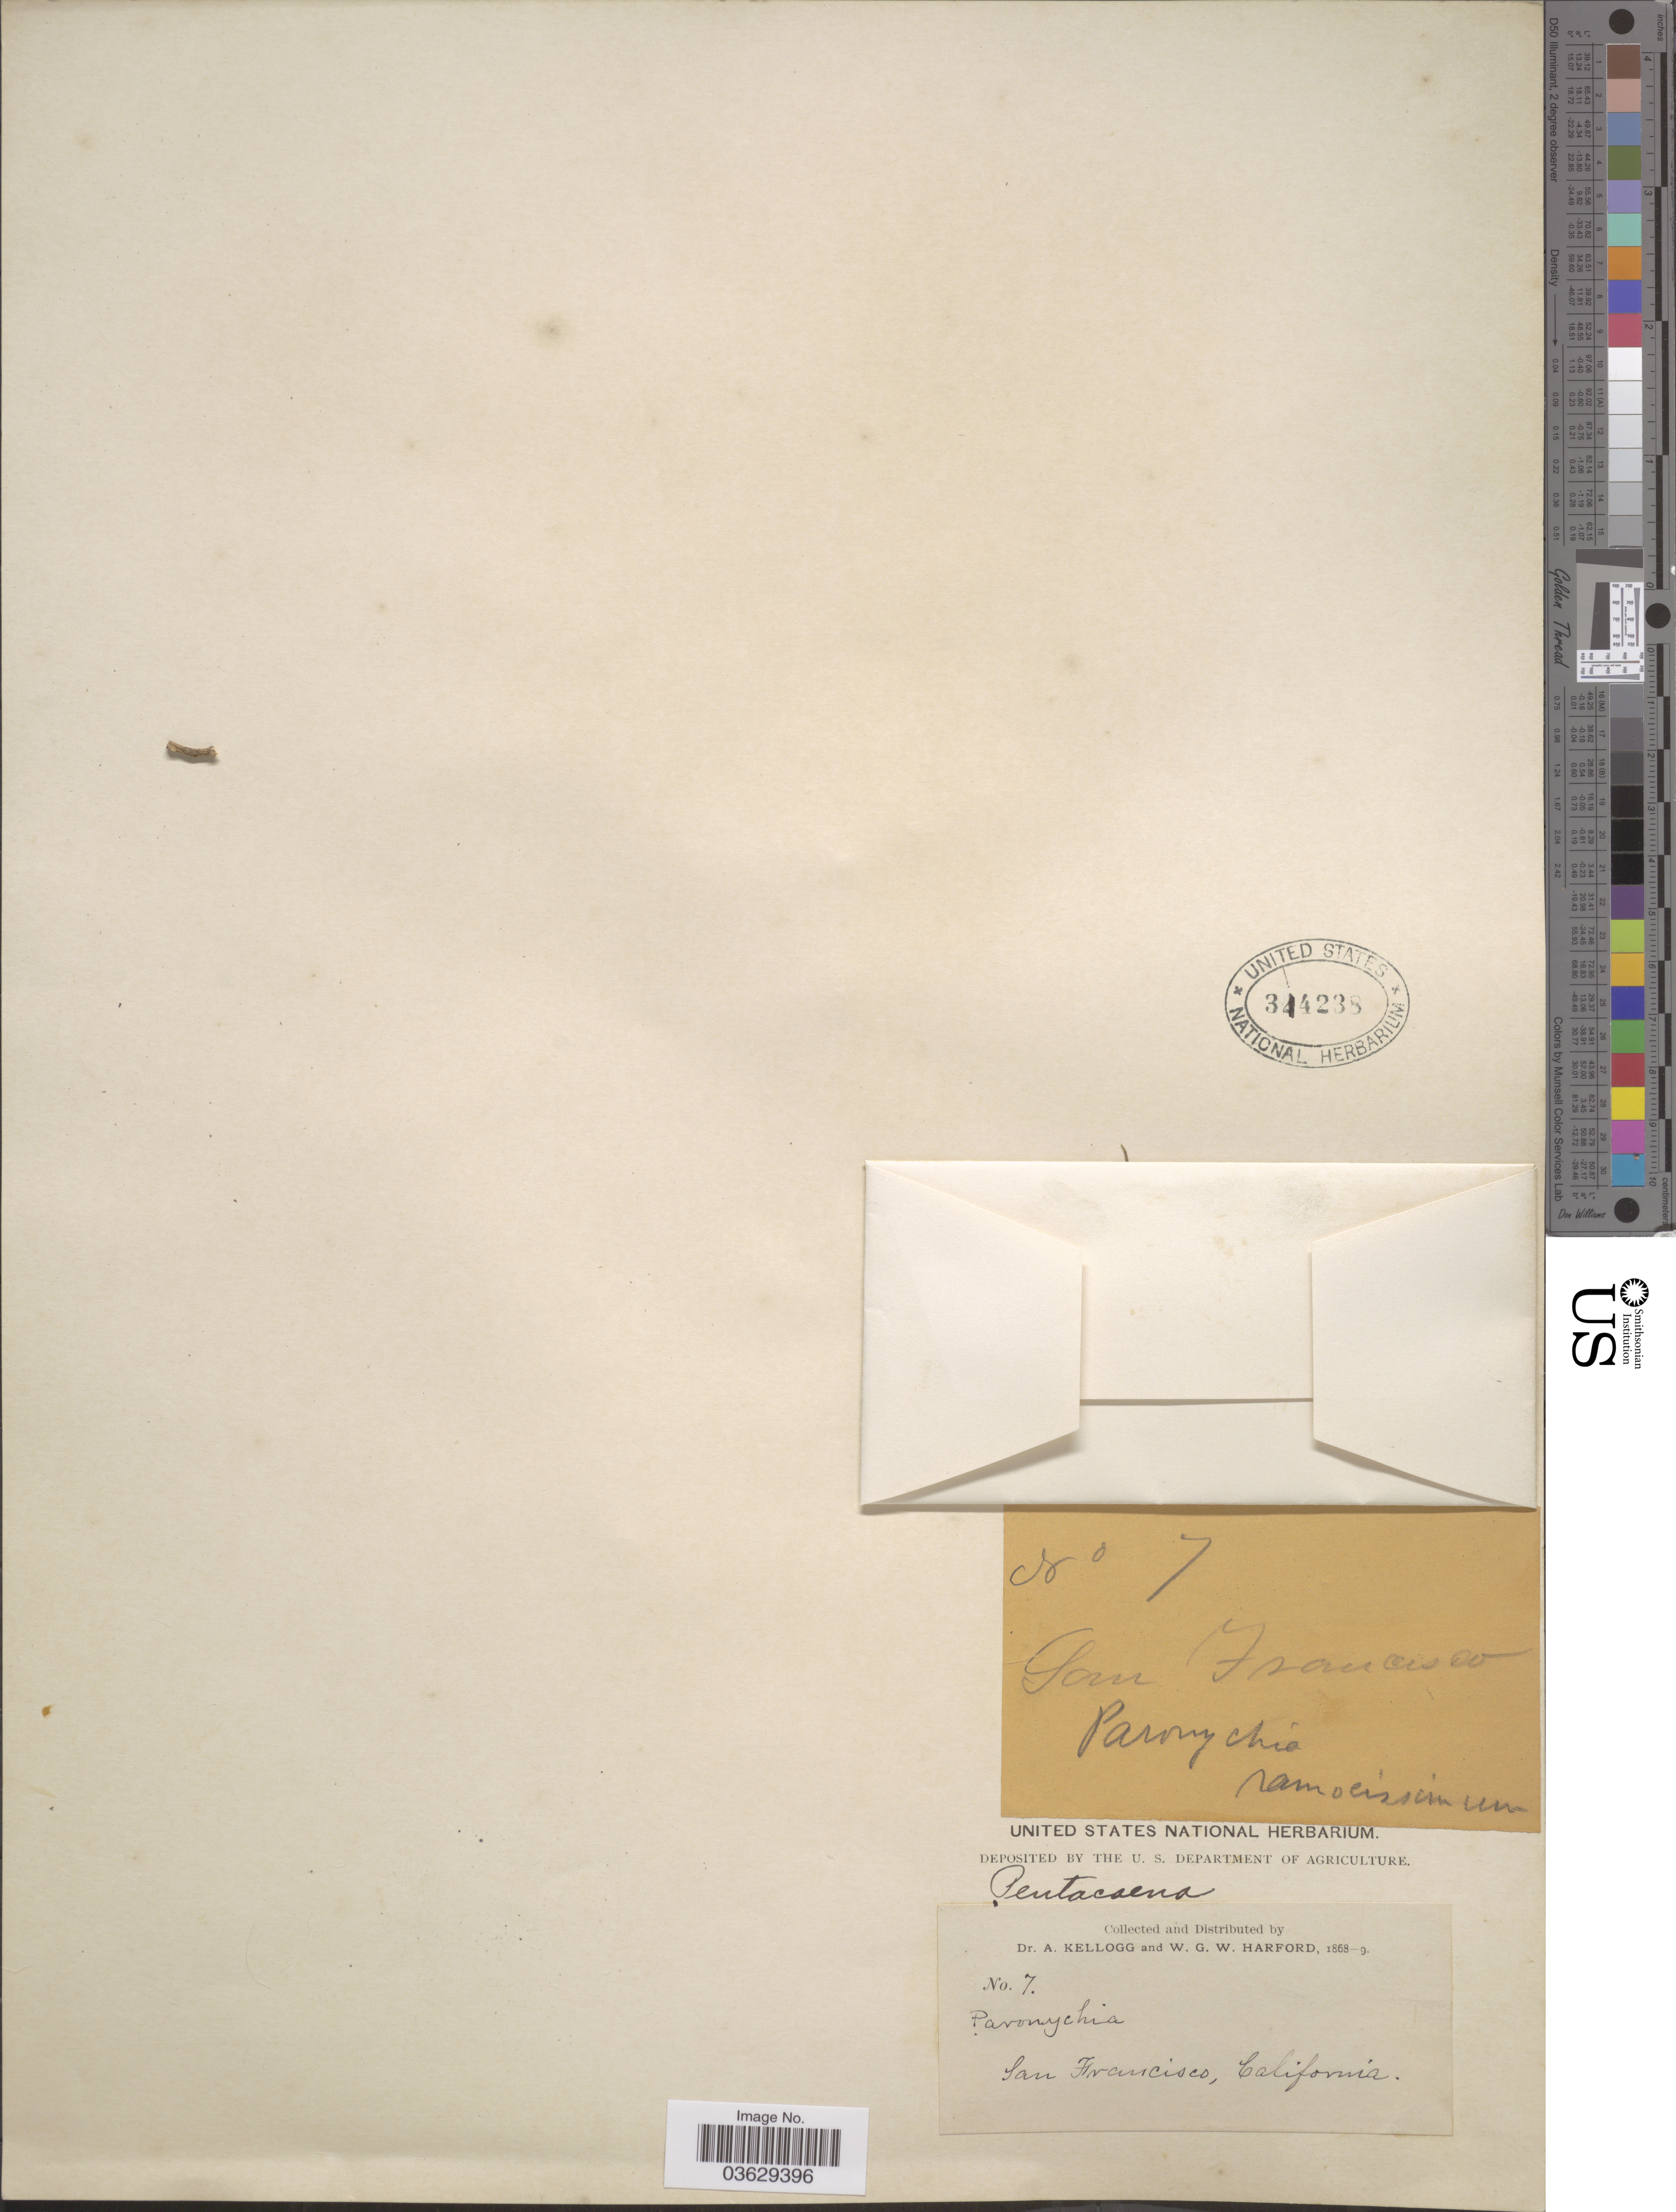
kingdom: Plantae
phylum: Tracheophyta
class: Magnoliopsida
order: Caryophyllales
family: Caryophyllaceae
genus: Cardionema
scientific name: Cardionema ramosissimum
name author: (Weinm.) A. Nelson & J.F. Macbr.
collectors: A. Kellogg & W. G. W. Harford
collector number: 7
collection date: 1868/1869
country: United States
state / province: California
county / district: San Francisco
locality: San Francisco.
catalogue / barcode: US 314238